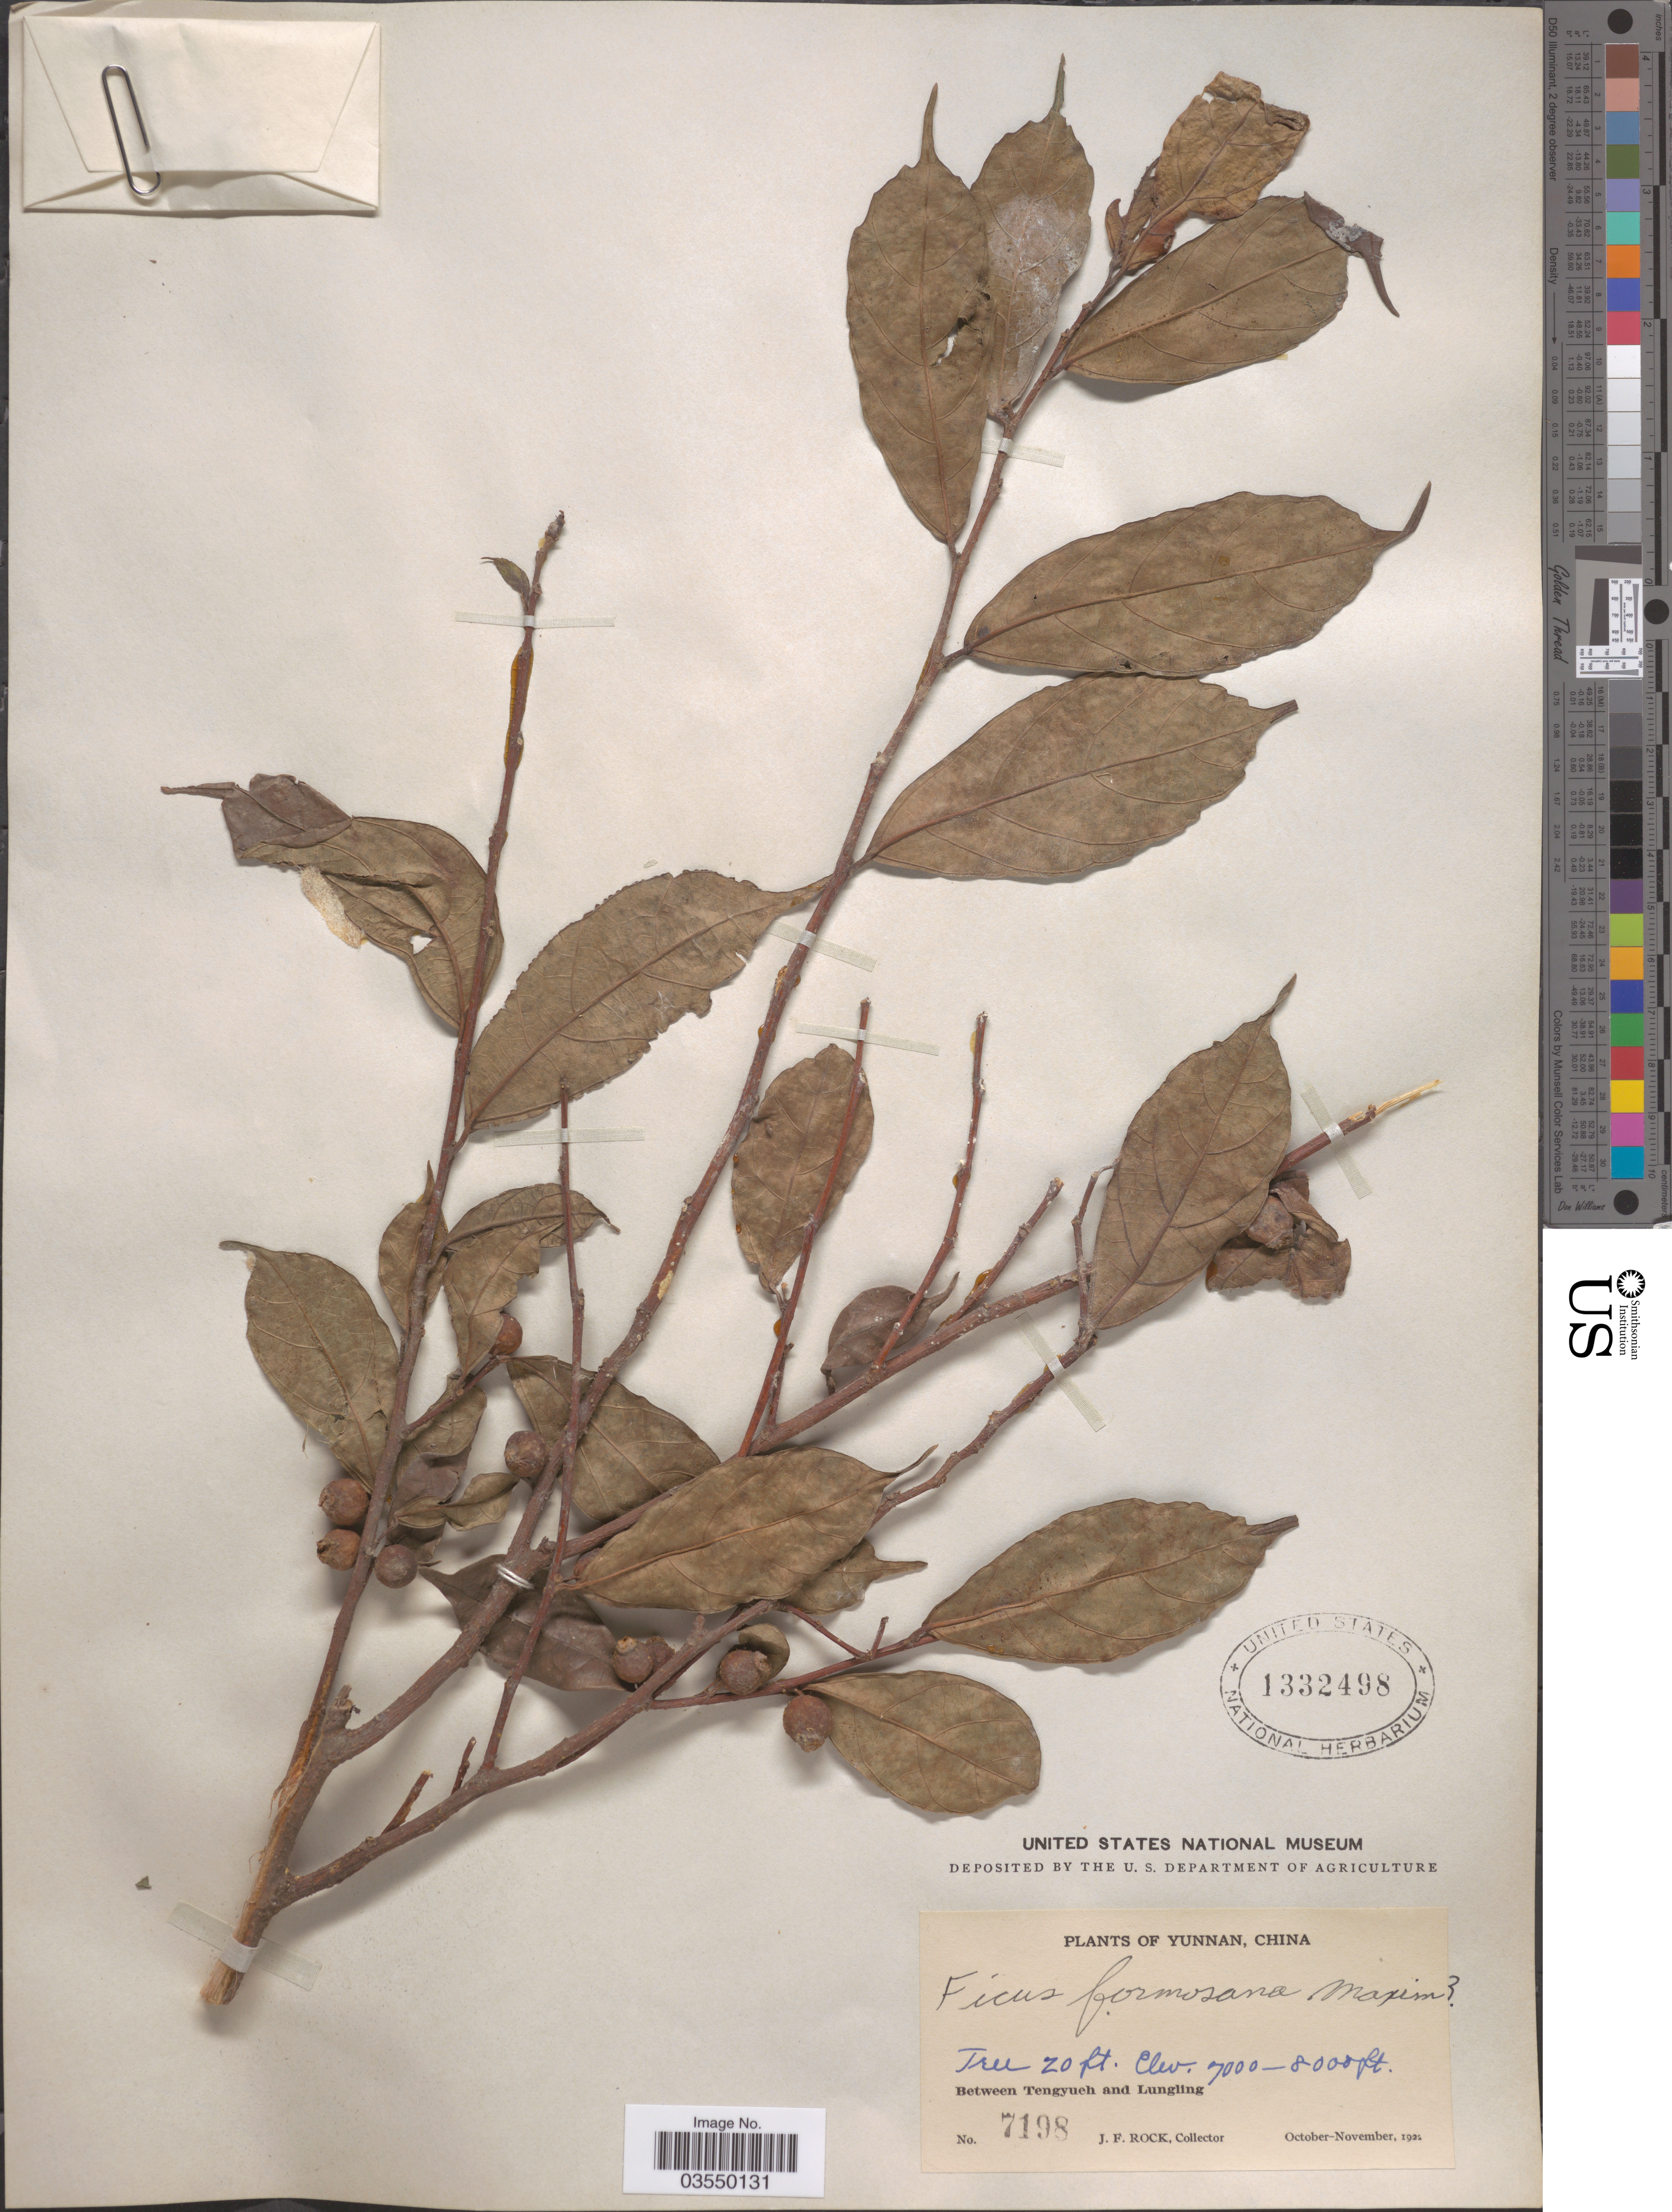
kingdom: Plantae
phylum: Tracheophyta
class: Magnoliopsida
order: Rosales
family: Moraceae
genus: Ficus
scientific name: Ficus formosana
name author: Maxim.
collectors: J. Rock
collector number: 7198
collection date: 1922-10/1922-11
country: China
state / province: Yunnan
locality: Between Tengyueh and Lungling.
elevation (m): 2134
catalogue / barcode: US 1332498